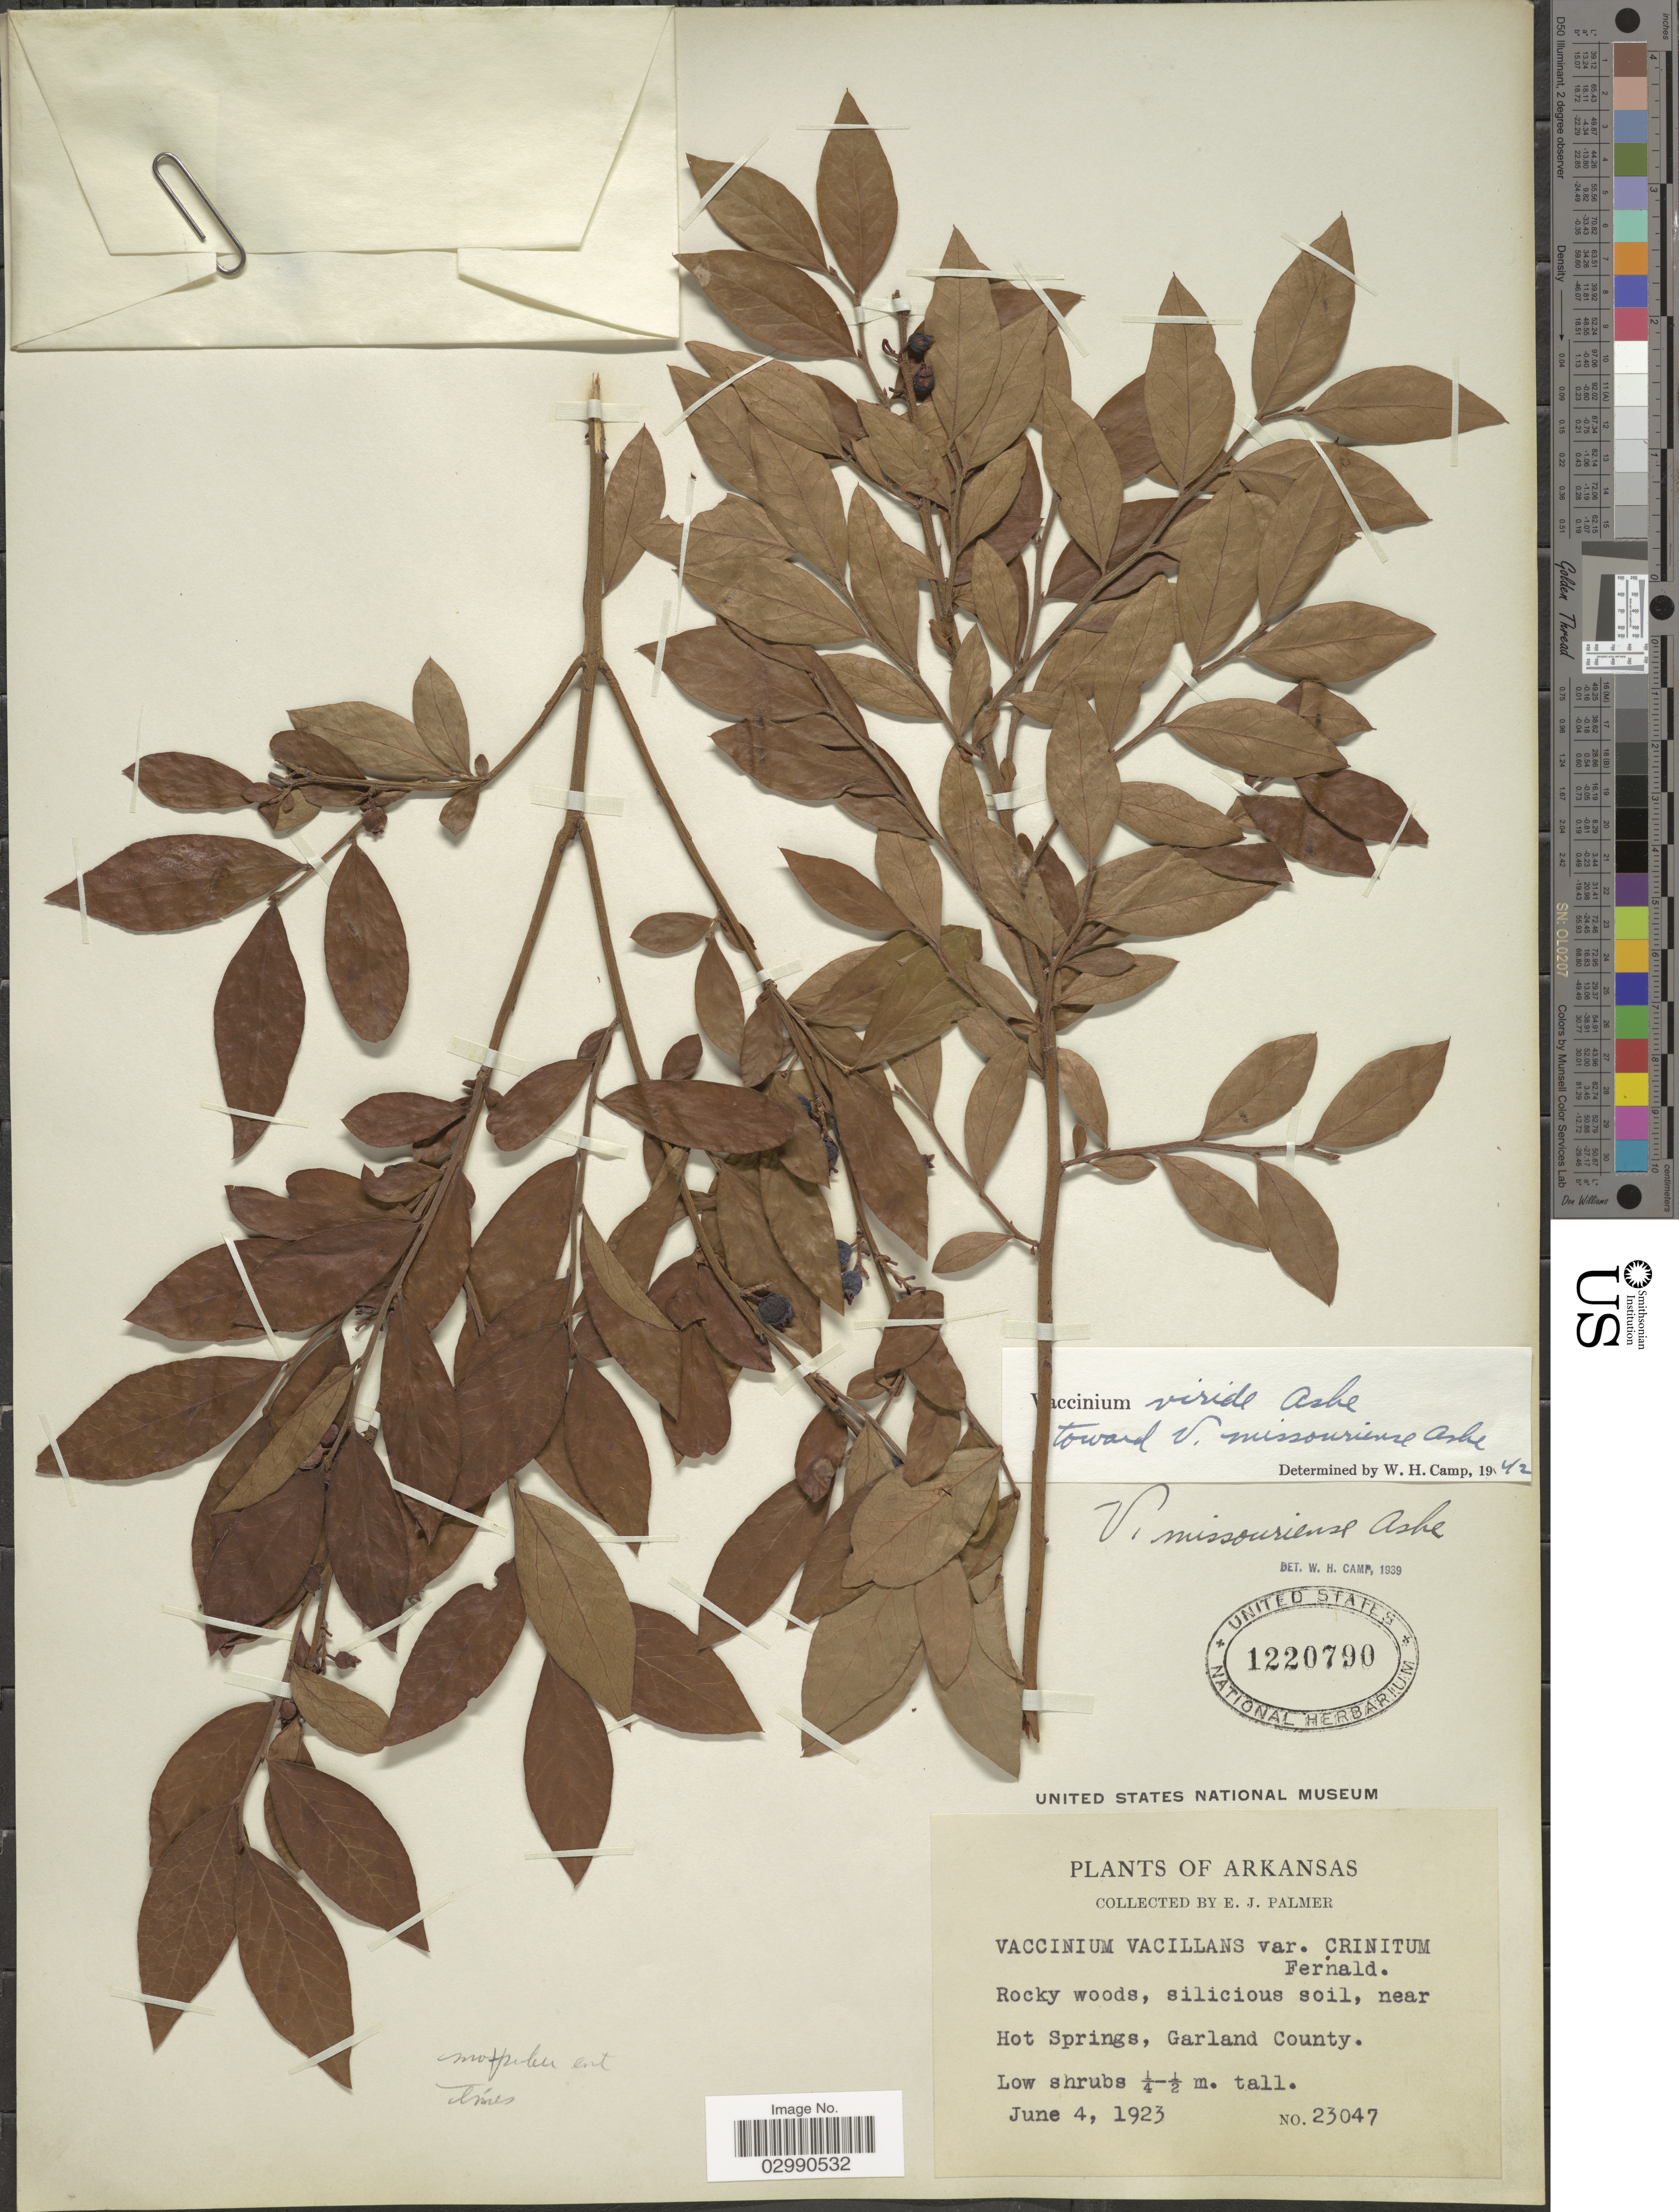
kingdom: Plantae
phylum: Tracheophyta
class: Magnoliopsida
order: Ericales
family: Ericaceae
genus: Vaccinium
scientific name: Vaccinium viride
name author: Ashe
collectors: E. J. Palmer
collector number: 23047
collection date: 1923-06-04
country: United States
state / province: Arkansas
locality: Near Hot Springs, Garland County.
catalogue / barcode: US 1220790